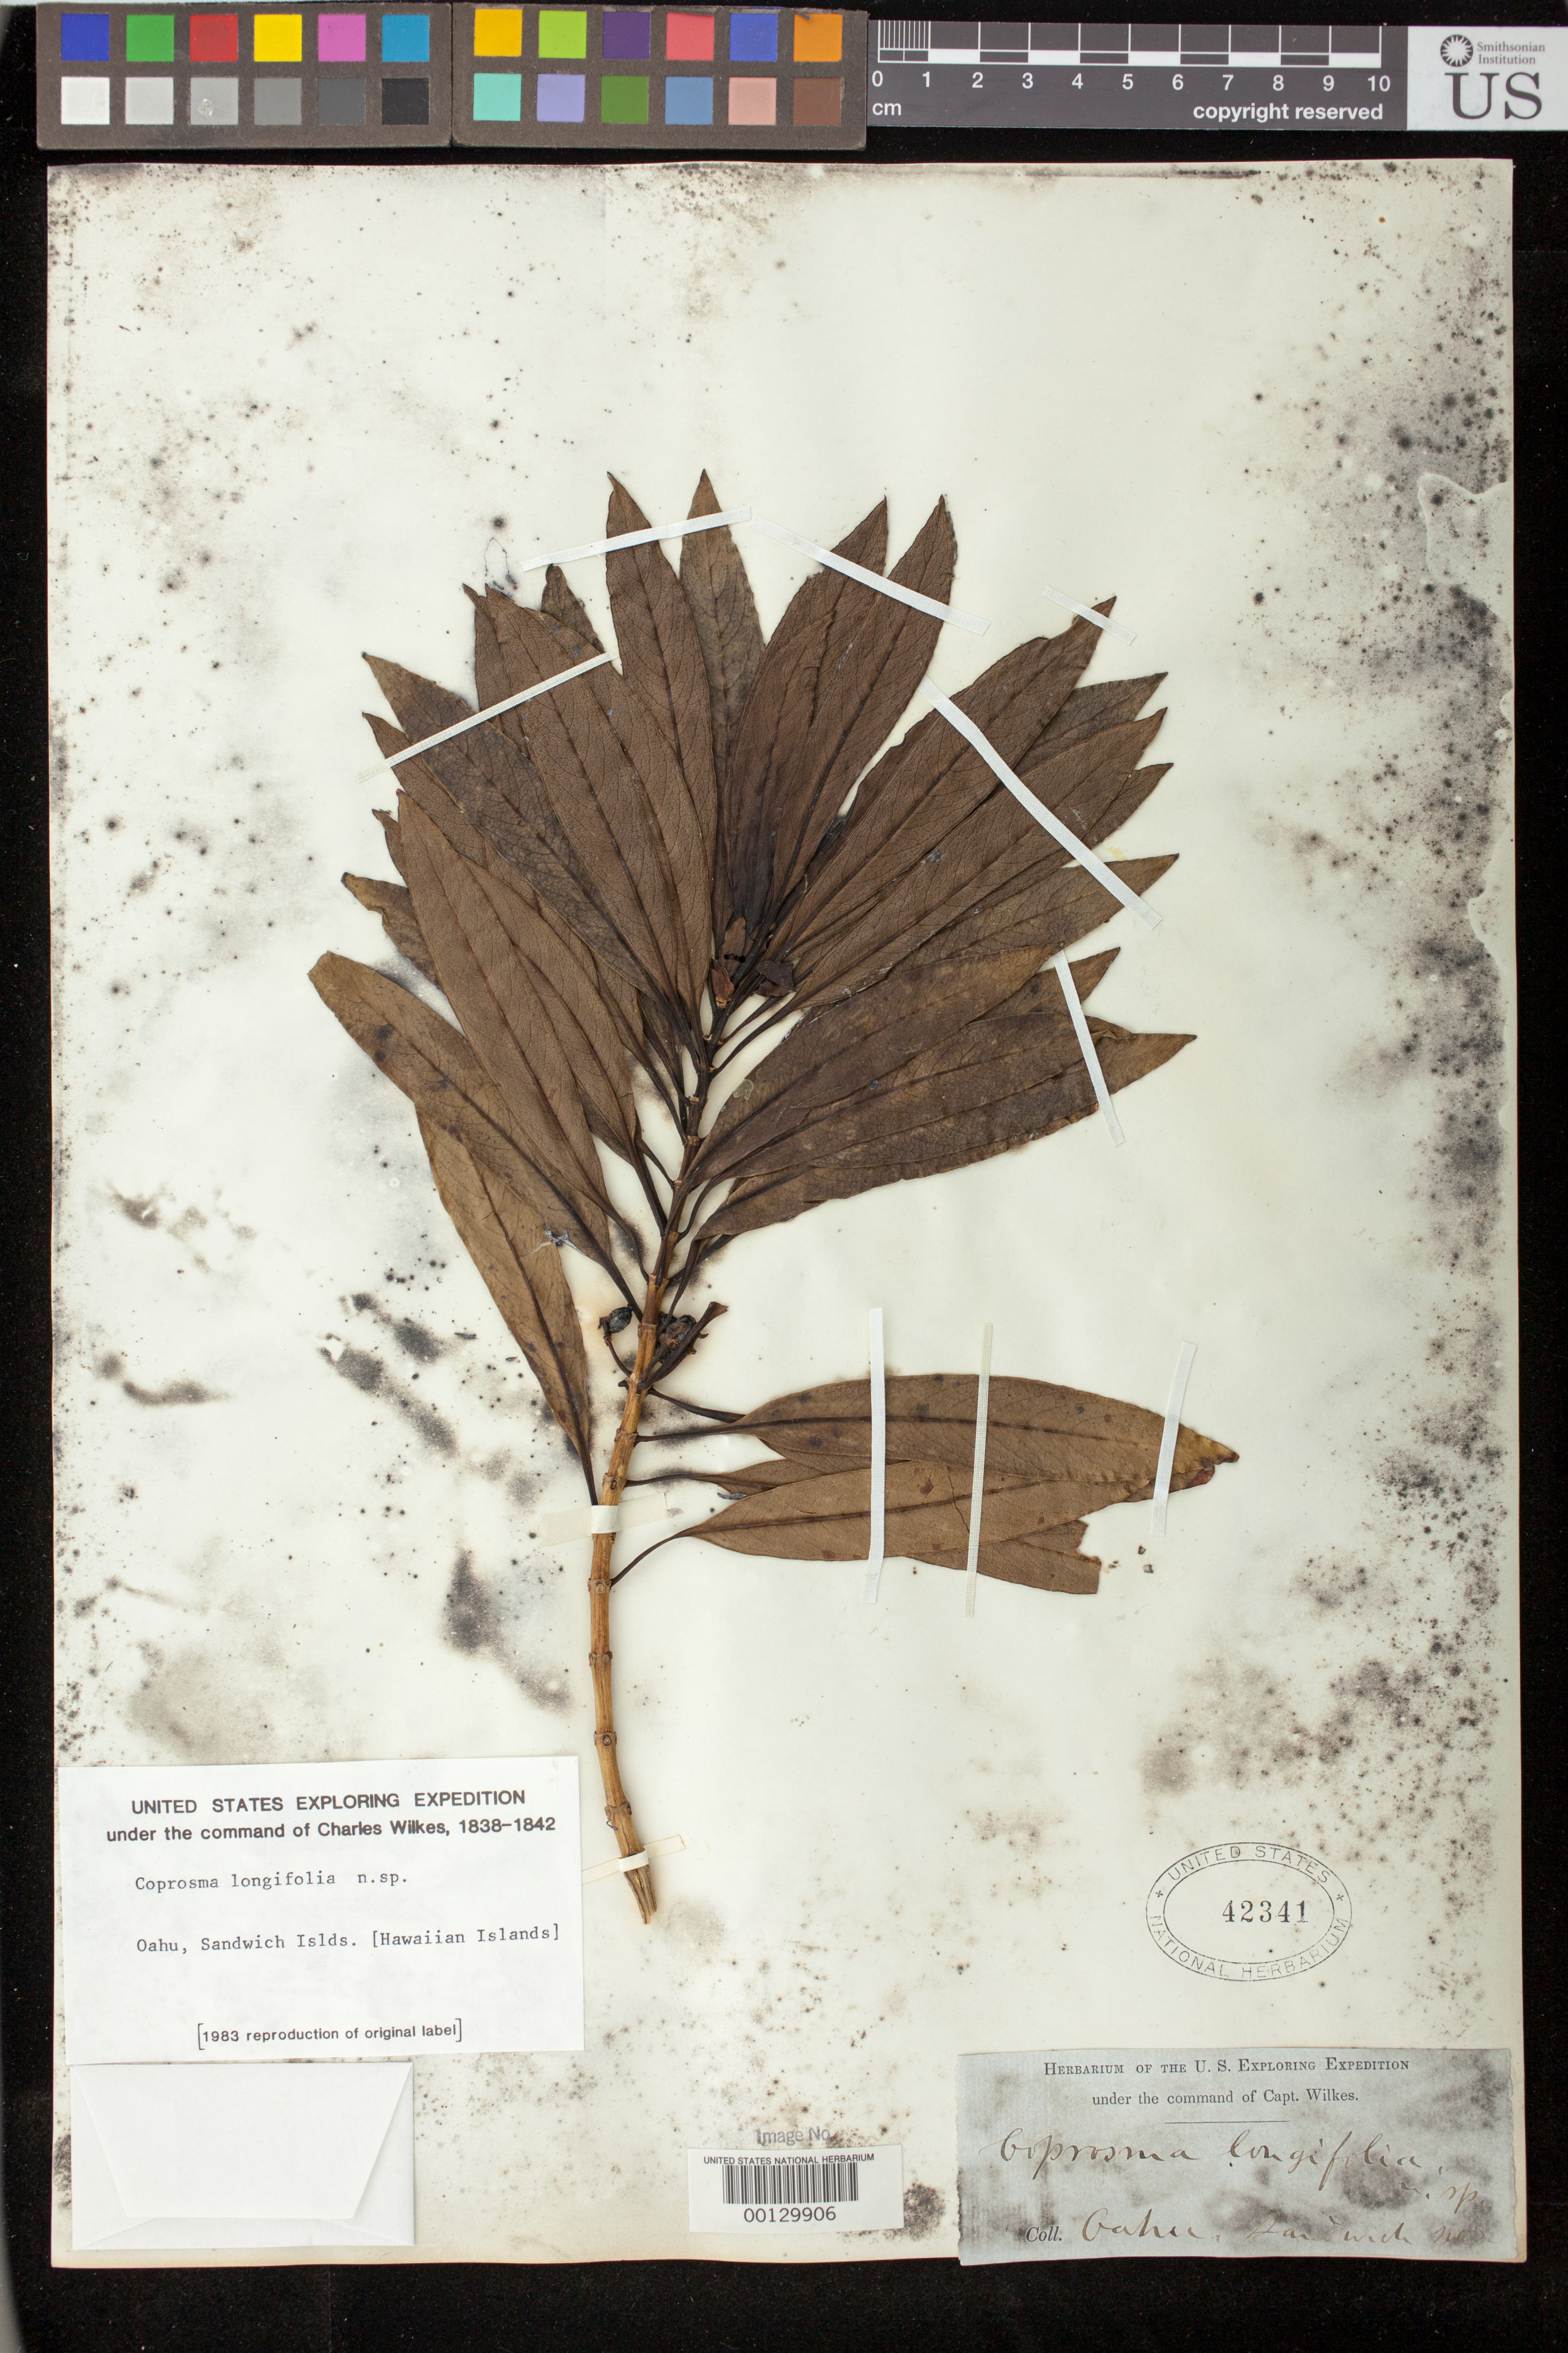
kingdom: Plantae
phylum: Tracheophyta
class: Magnoliopsida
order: Gentianales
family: Rubiaceae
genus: Coprosma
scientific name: Coprosma longifolia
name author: A. Gray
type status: Syntype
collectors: Wilkes Explor. Exped.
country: United States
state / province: Hawaii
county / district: Honolulu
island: Oahu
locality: Oahu, Sandwich I.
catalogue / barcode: US 42341